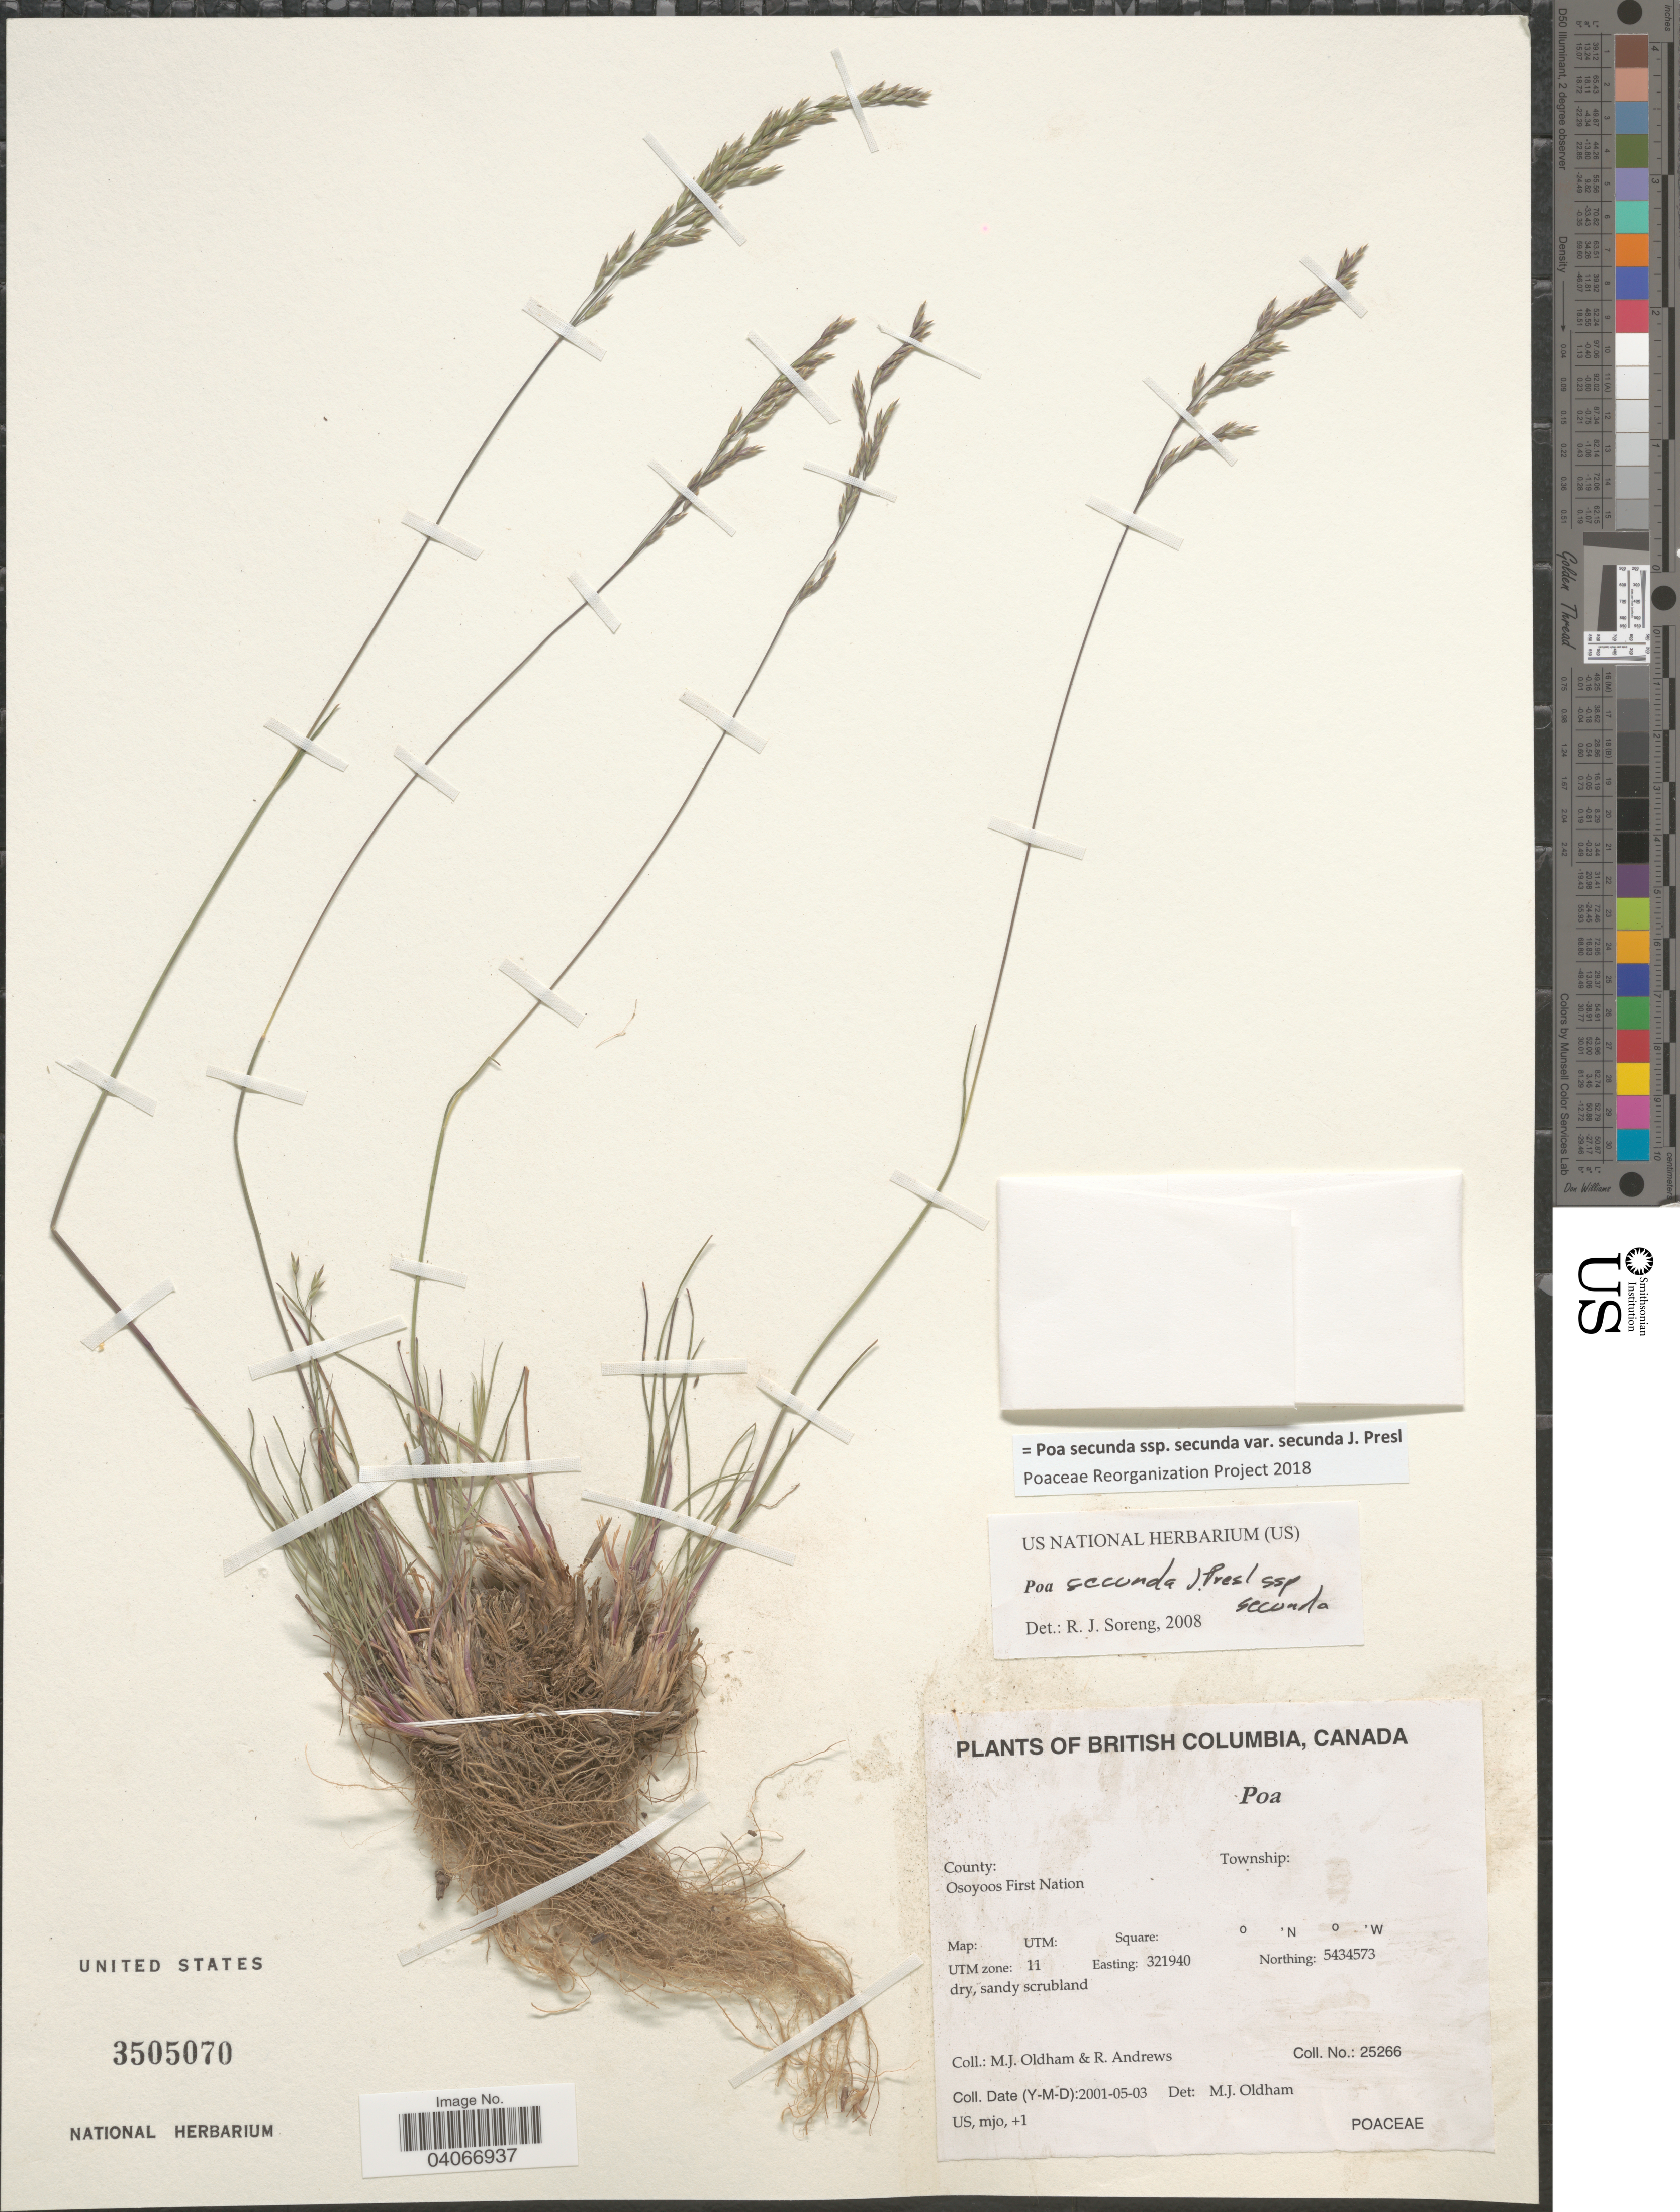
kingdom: Plantae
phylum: Tracheophyta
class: Liliopsida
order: Poales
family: Poaceae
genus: Poa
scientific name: Poa secunda subsp. secunda var. secunda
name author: J. Presl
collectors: M. Oldham & R. Andrews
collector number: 25266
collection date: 2001-05-03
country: Canada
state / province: British Columbia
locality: Osoyoos First Nation. UTM zone: 11. Dry, sandy scrubland.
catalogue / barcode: US 3505070